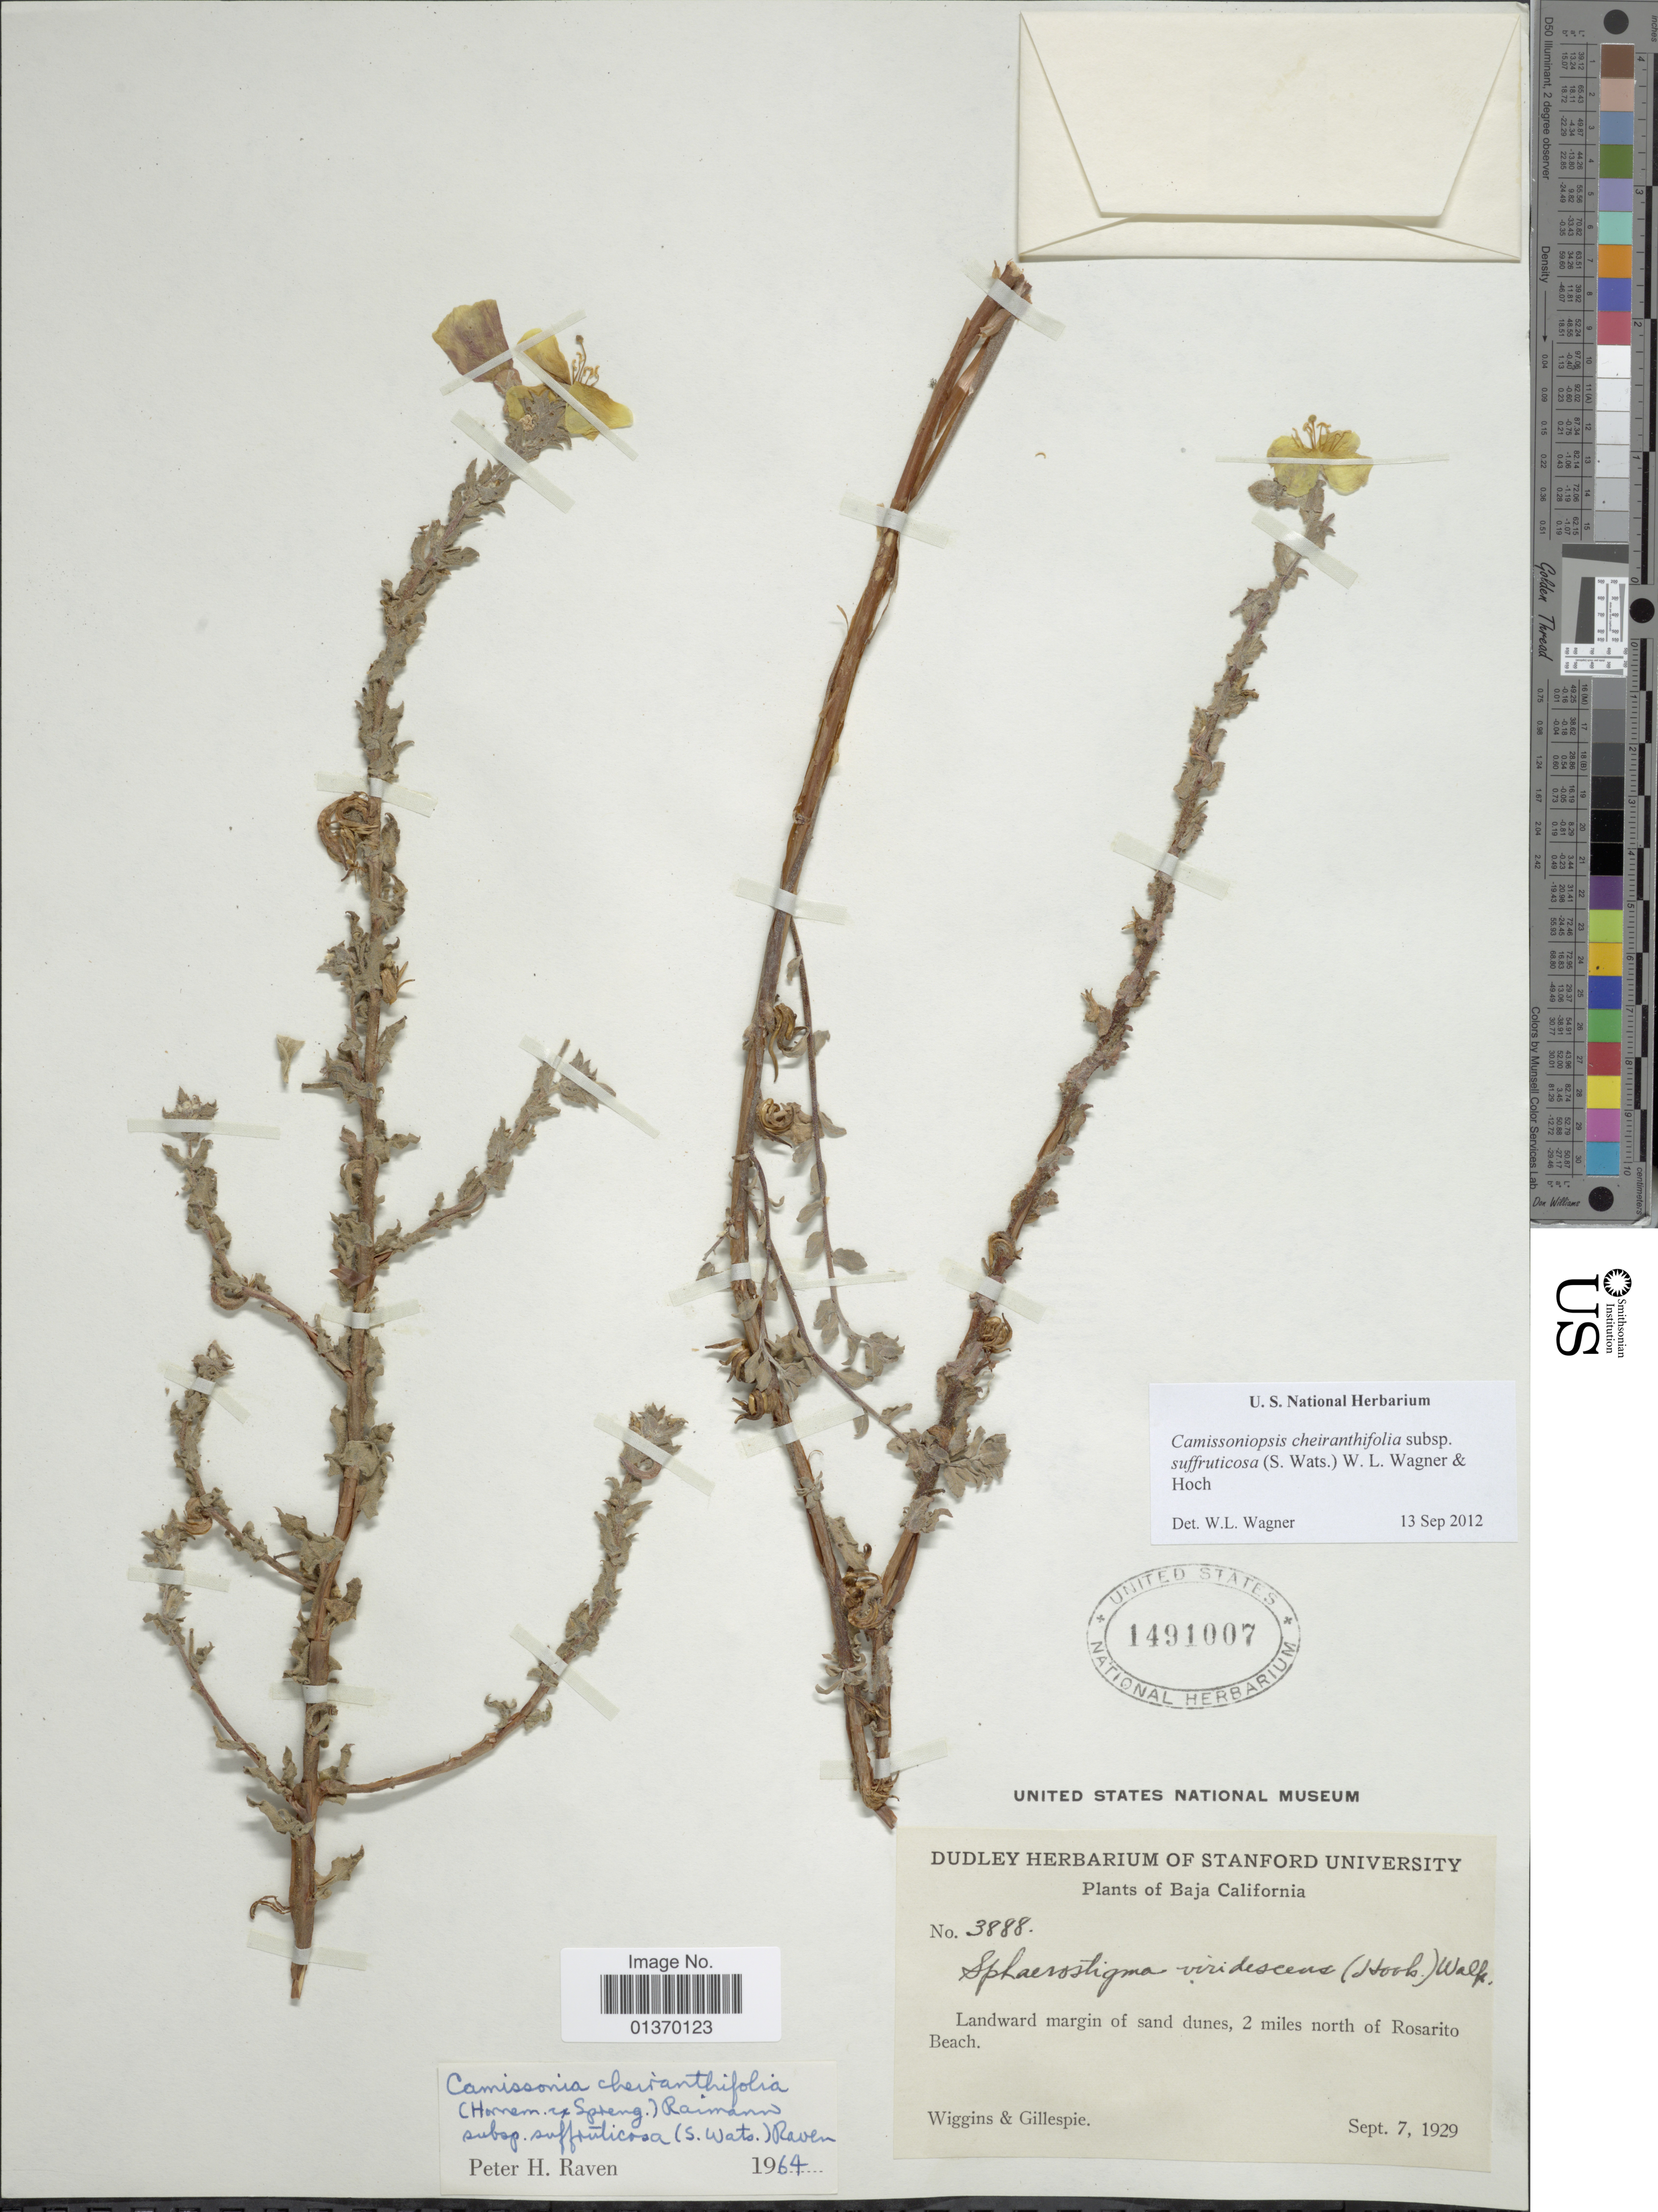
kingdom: Plantae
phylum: Tracheophyta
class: Magnoliopsida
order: Myrtales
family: Onagraceae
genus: Camissoniopsis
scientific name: Camissoniopsis cheiranthifolia subsp. suffruticosa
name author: (S. Watson) W.L. Wagner & Hoch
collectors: -- Wiggins & -- Gillespie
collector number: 3888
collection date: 1929-09-07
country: Mexico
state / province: Baja California Norte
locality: Landward margin of sand dunes, 2 miles north of Rosarito Beach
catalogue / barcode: US 1491007